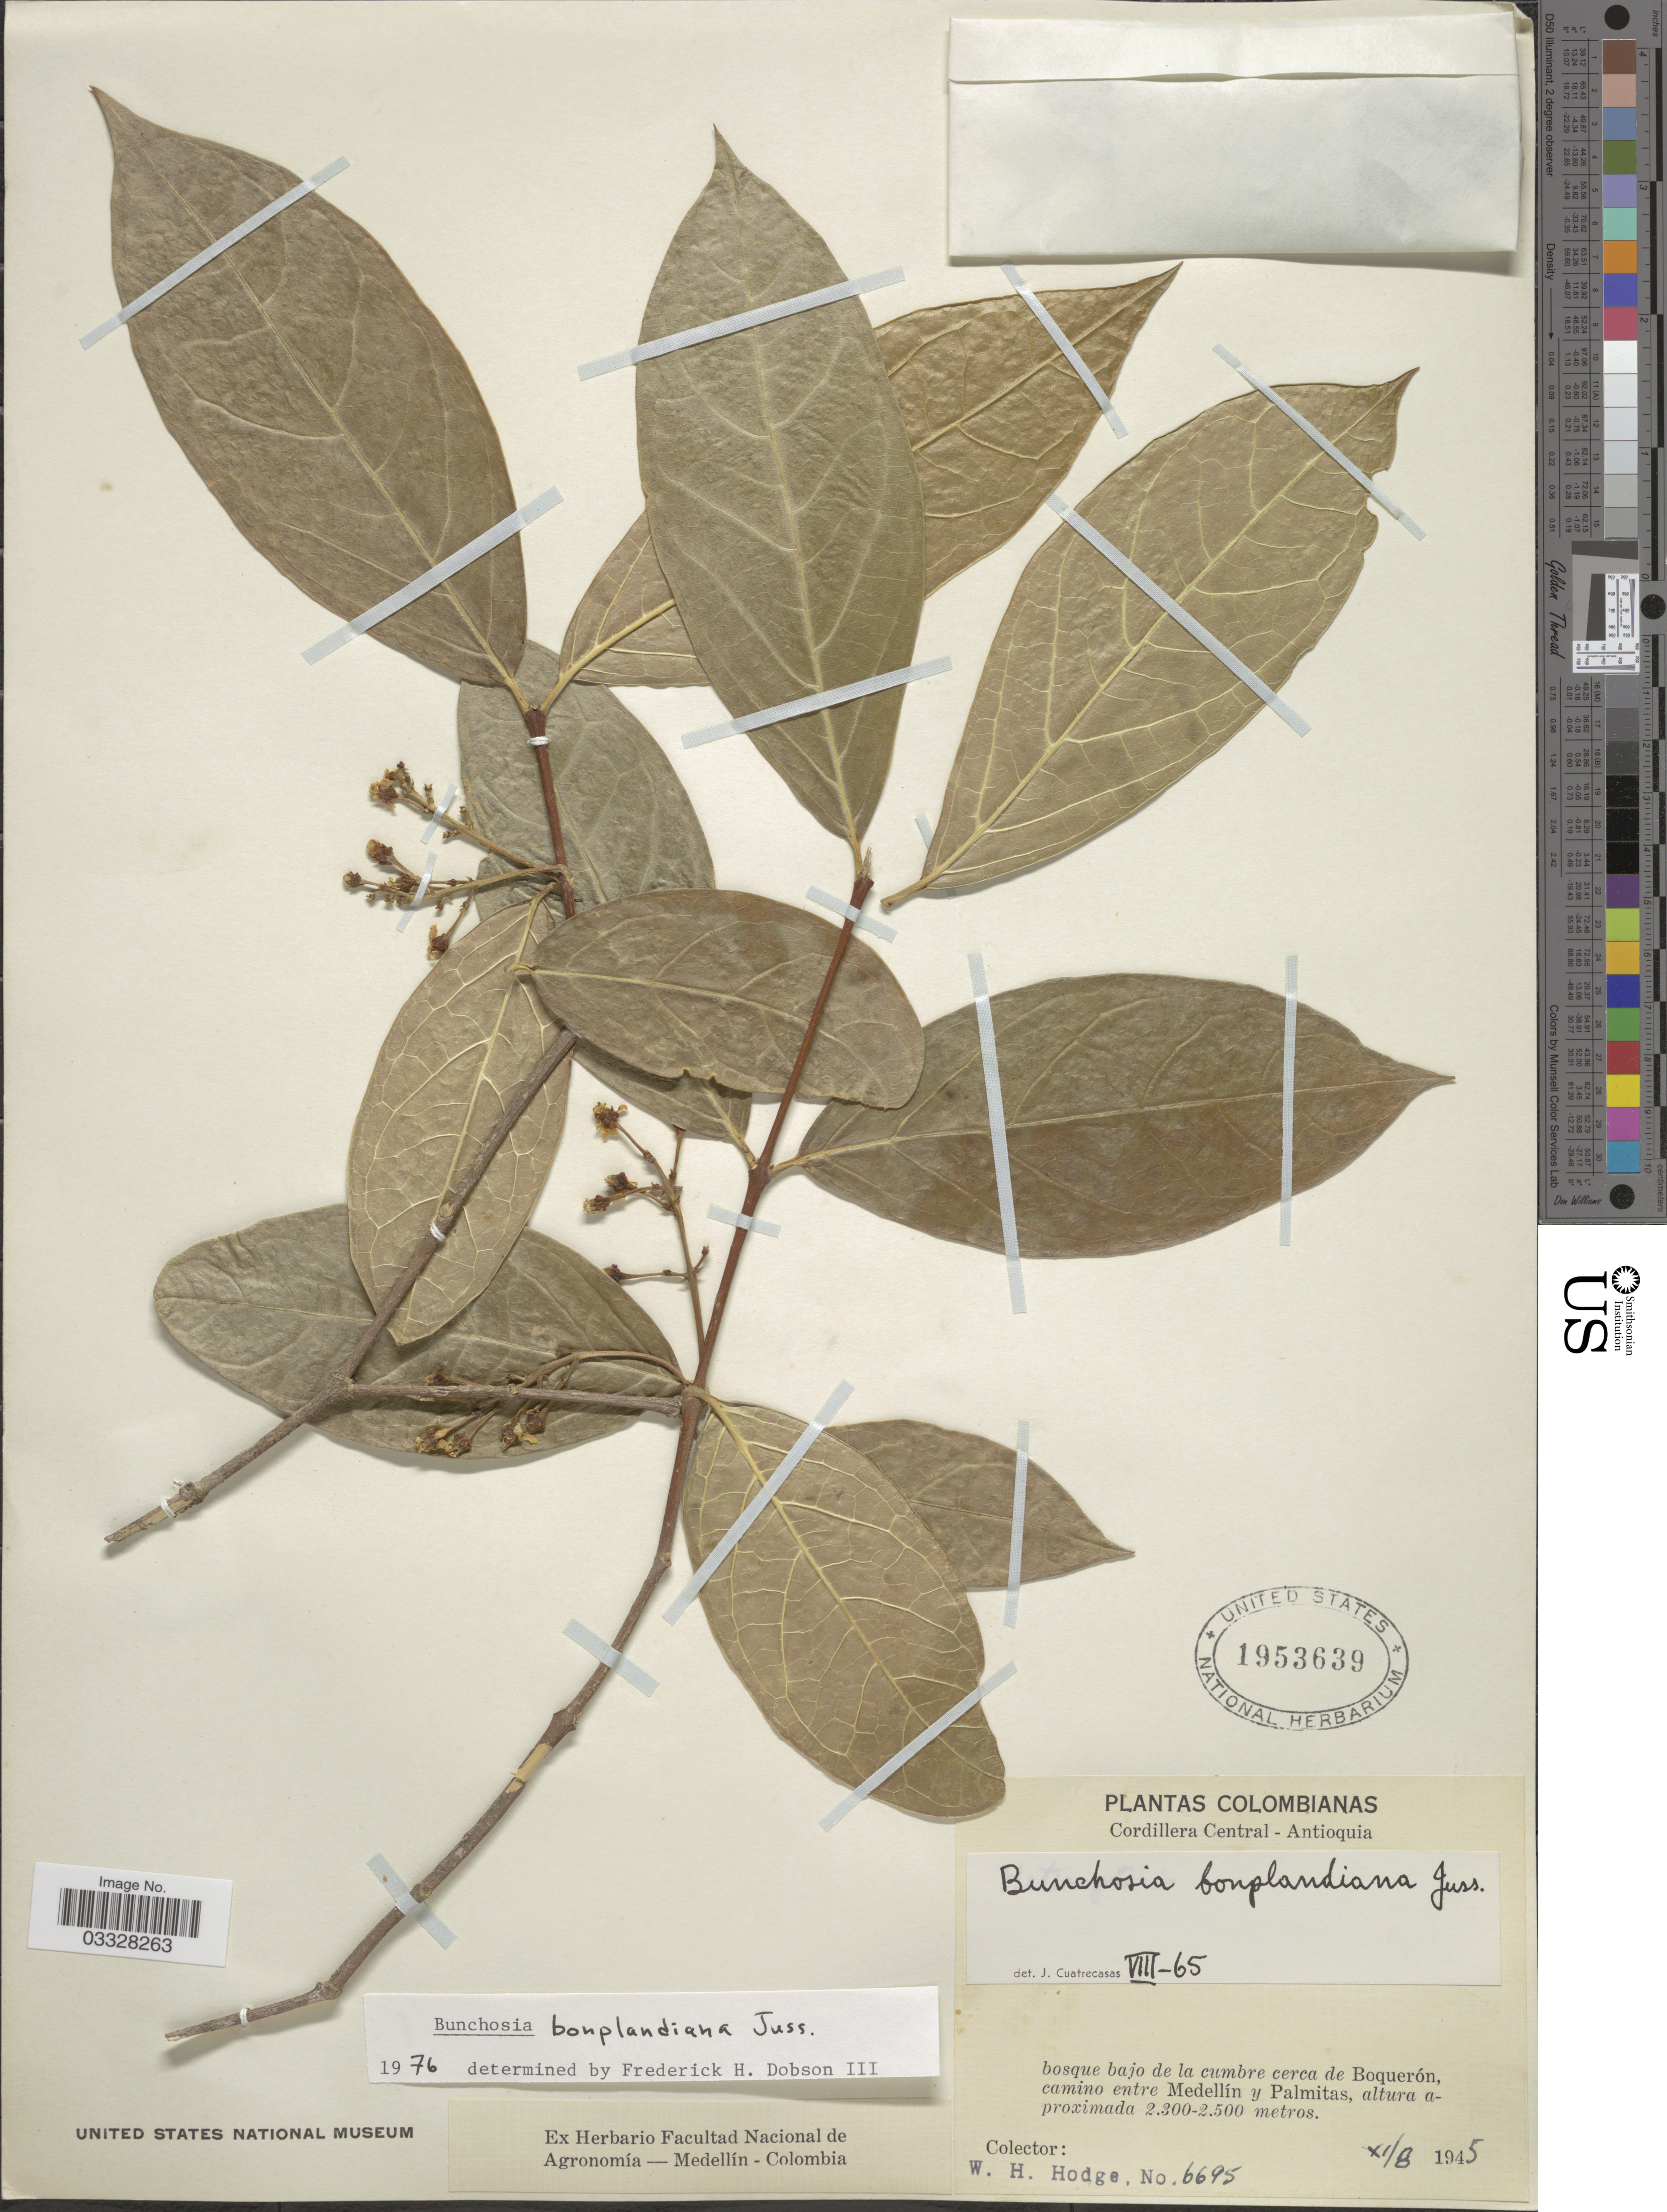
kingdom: Plantae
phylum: Tracheophyta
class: Magnoliopsida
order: Malpighiales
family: Malpighiaceae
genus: Bunchosia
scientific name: Bunchosia bonplandiana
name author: A. Juss.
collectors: W. Hodge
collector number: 6695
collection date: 1945-11-08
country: Colombia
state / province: Antioquia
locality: Cordillera Central. Bosque bajo de la cumbre cerca de Boquerón, camino entre Medellín y Palmitas.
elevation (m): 2300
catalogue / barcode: US 1953639